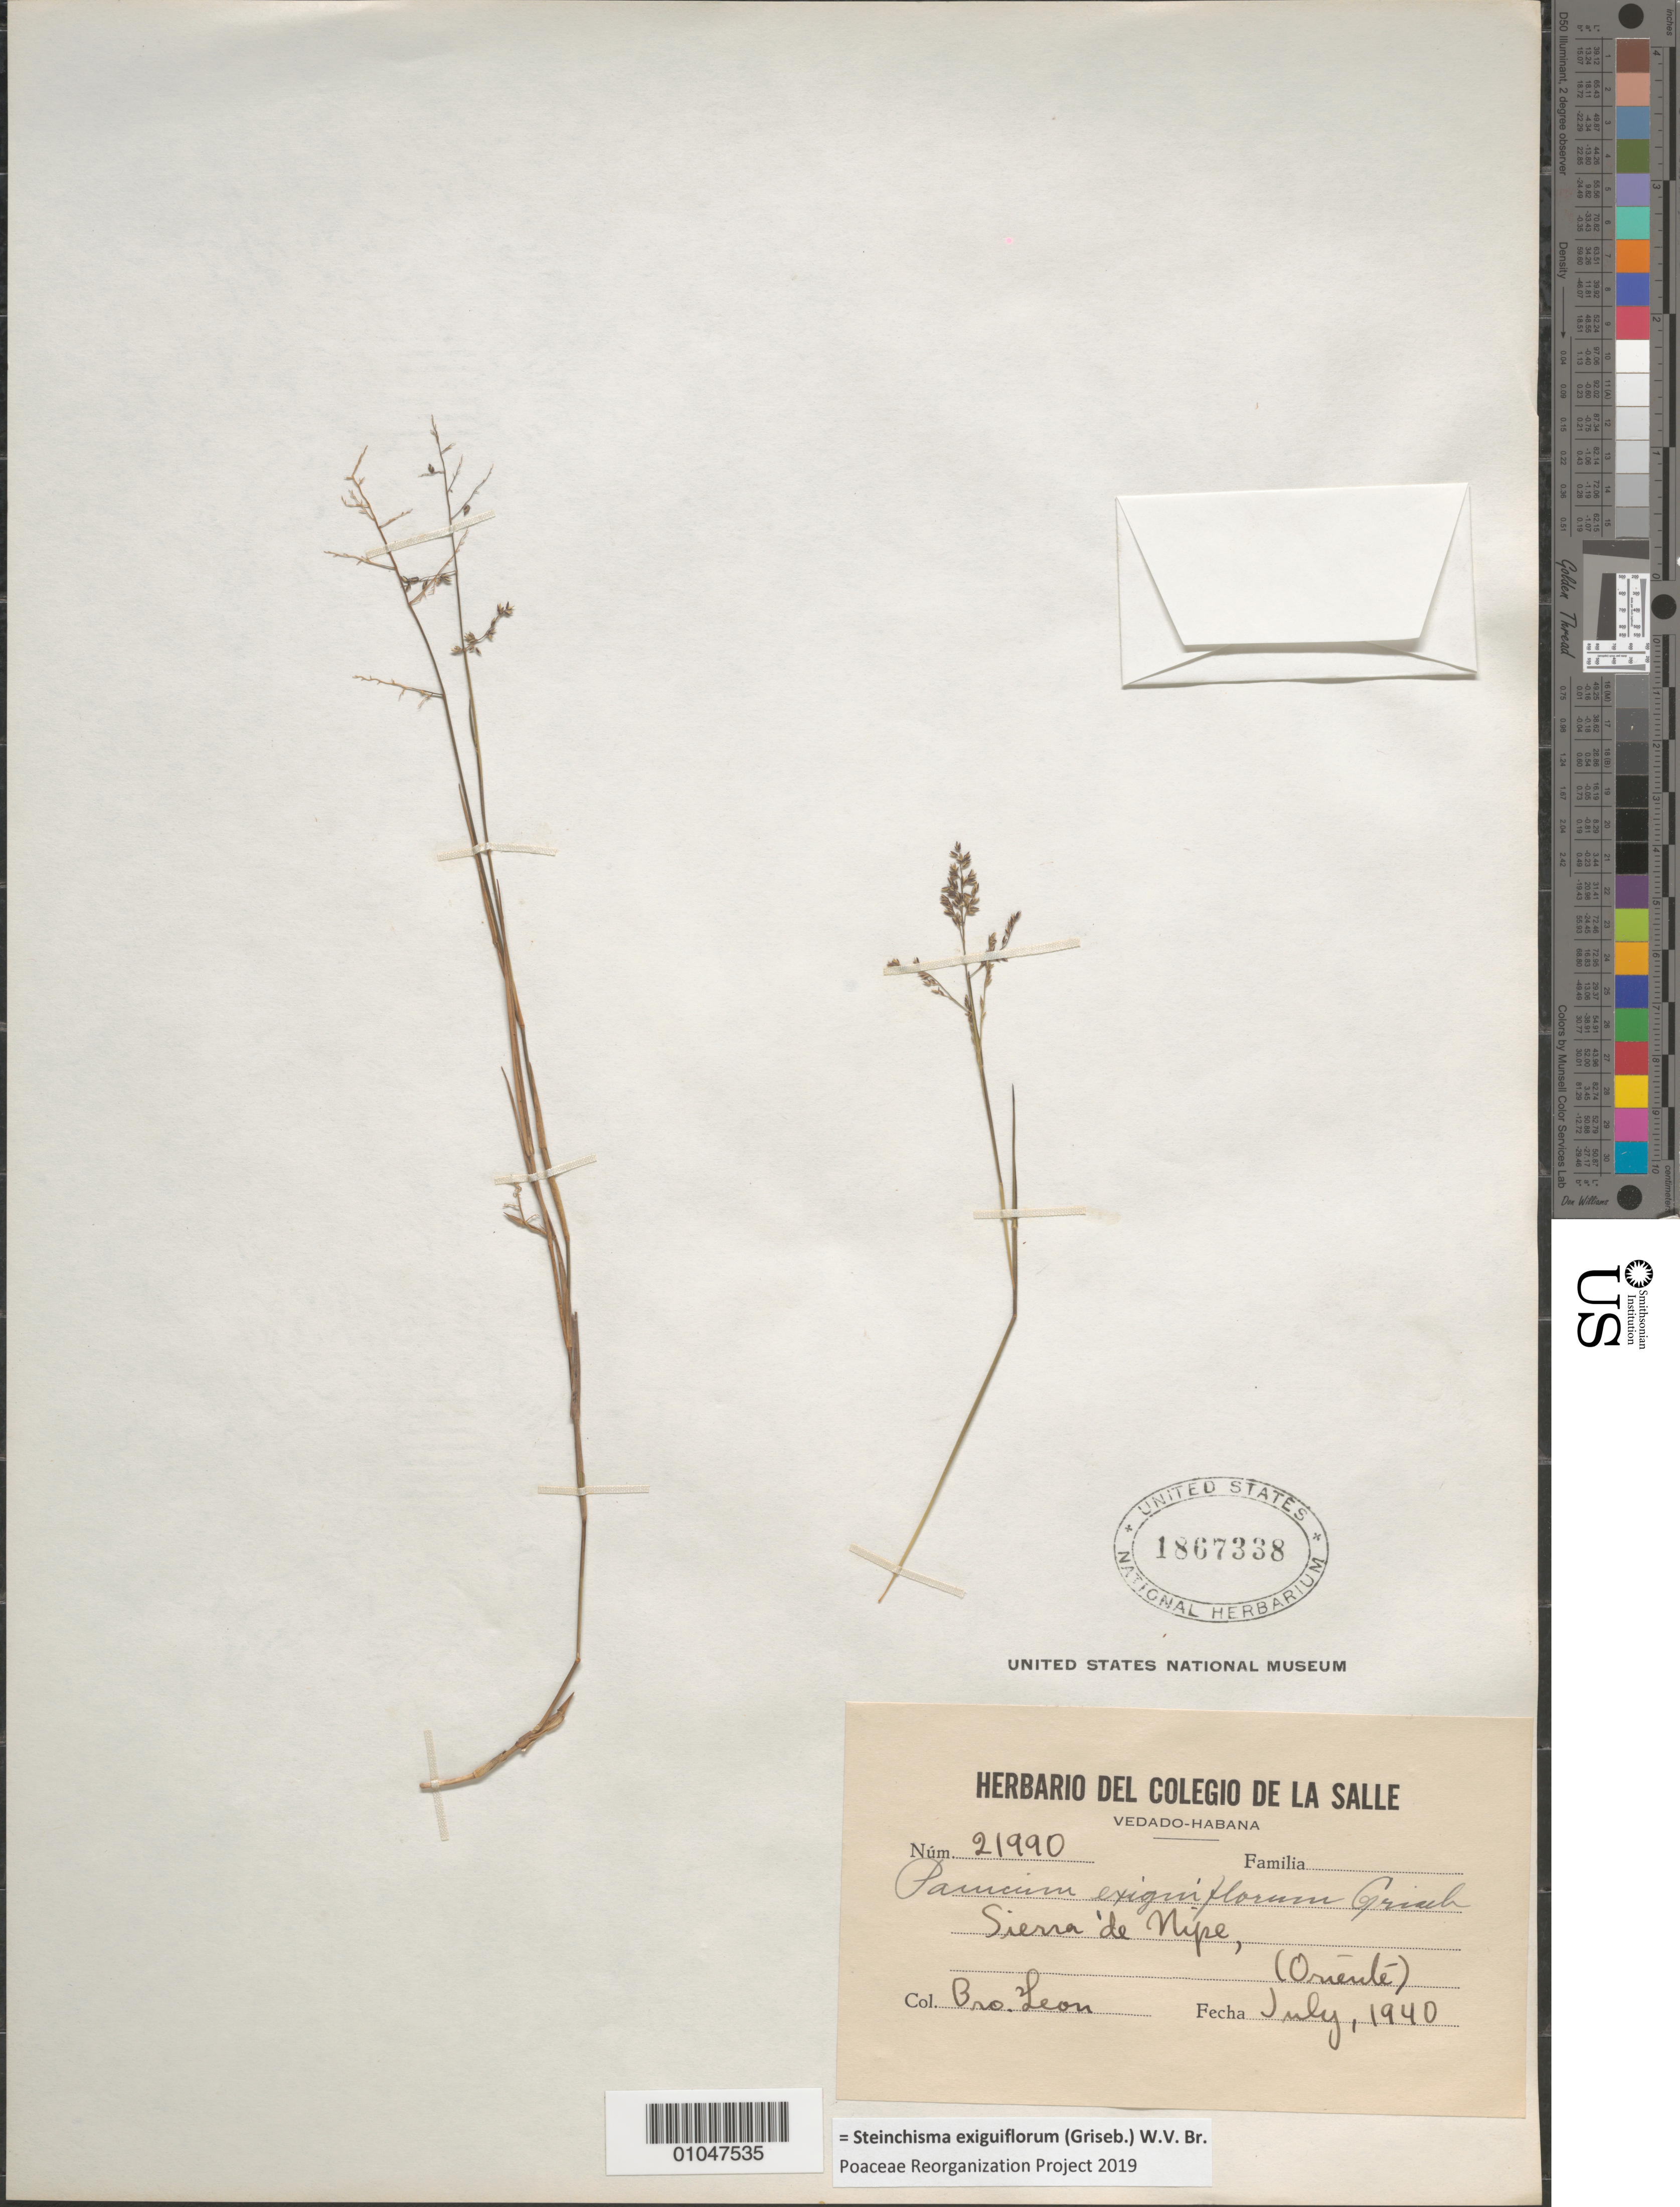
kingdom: Plantae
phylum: Tracheophyta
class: Liliopsida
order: Poales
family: Poaceae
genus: Panicum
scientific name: Panicum exiguiflorum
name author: Griseb.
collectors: Bro. León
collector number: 21990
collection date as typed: Jul 1940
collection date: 1940-07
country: Cuba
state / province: Holguín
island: Cuba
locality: Sierra de Nipe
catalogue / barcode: US 1867338